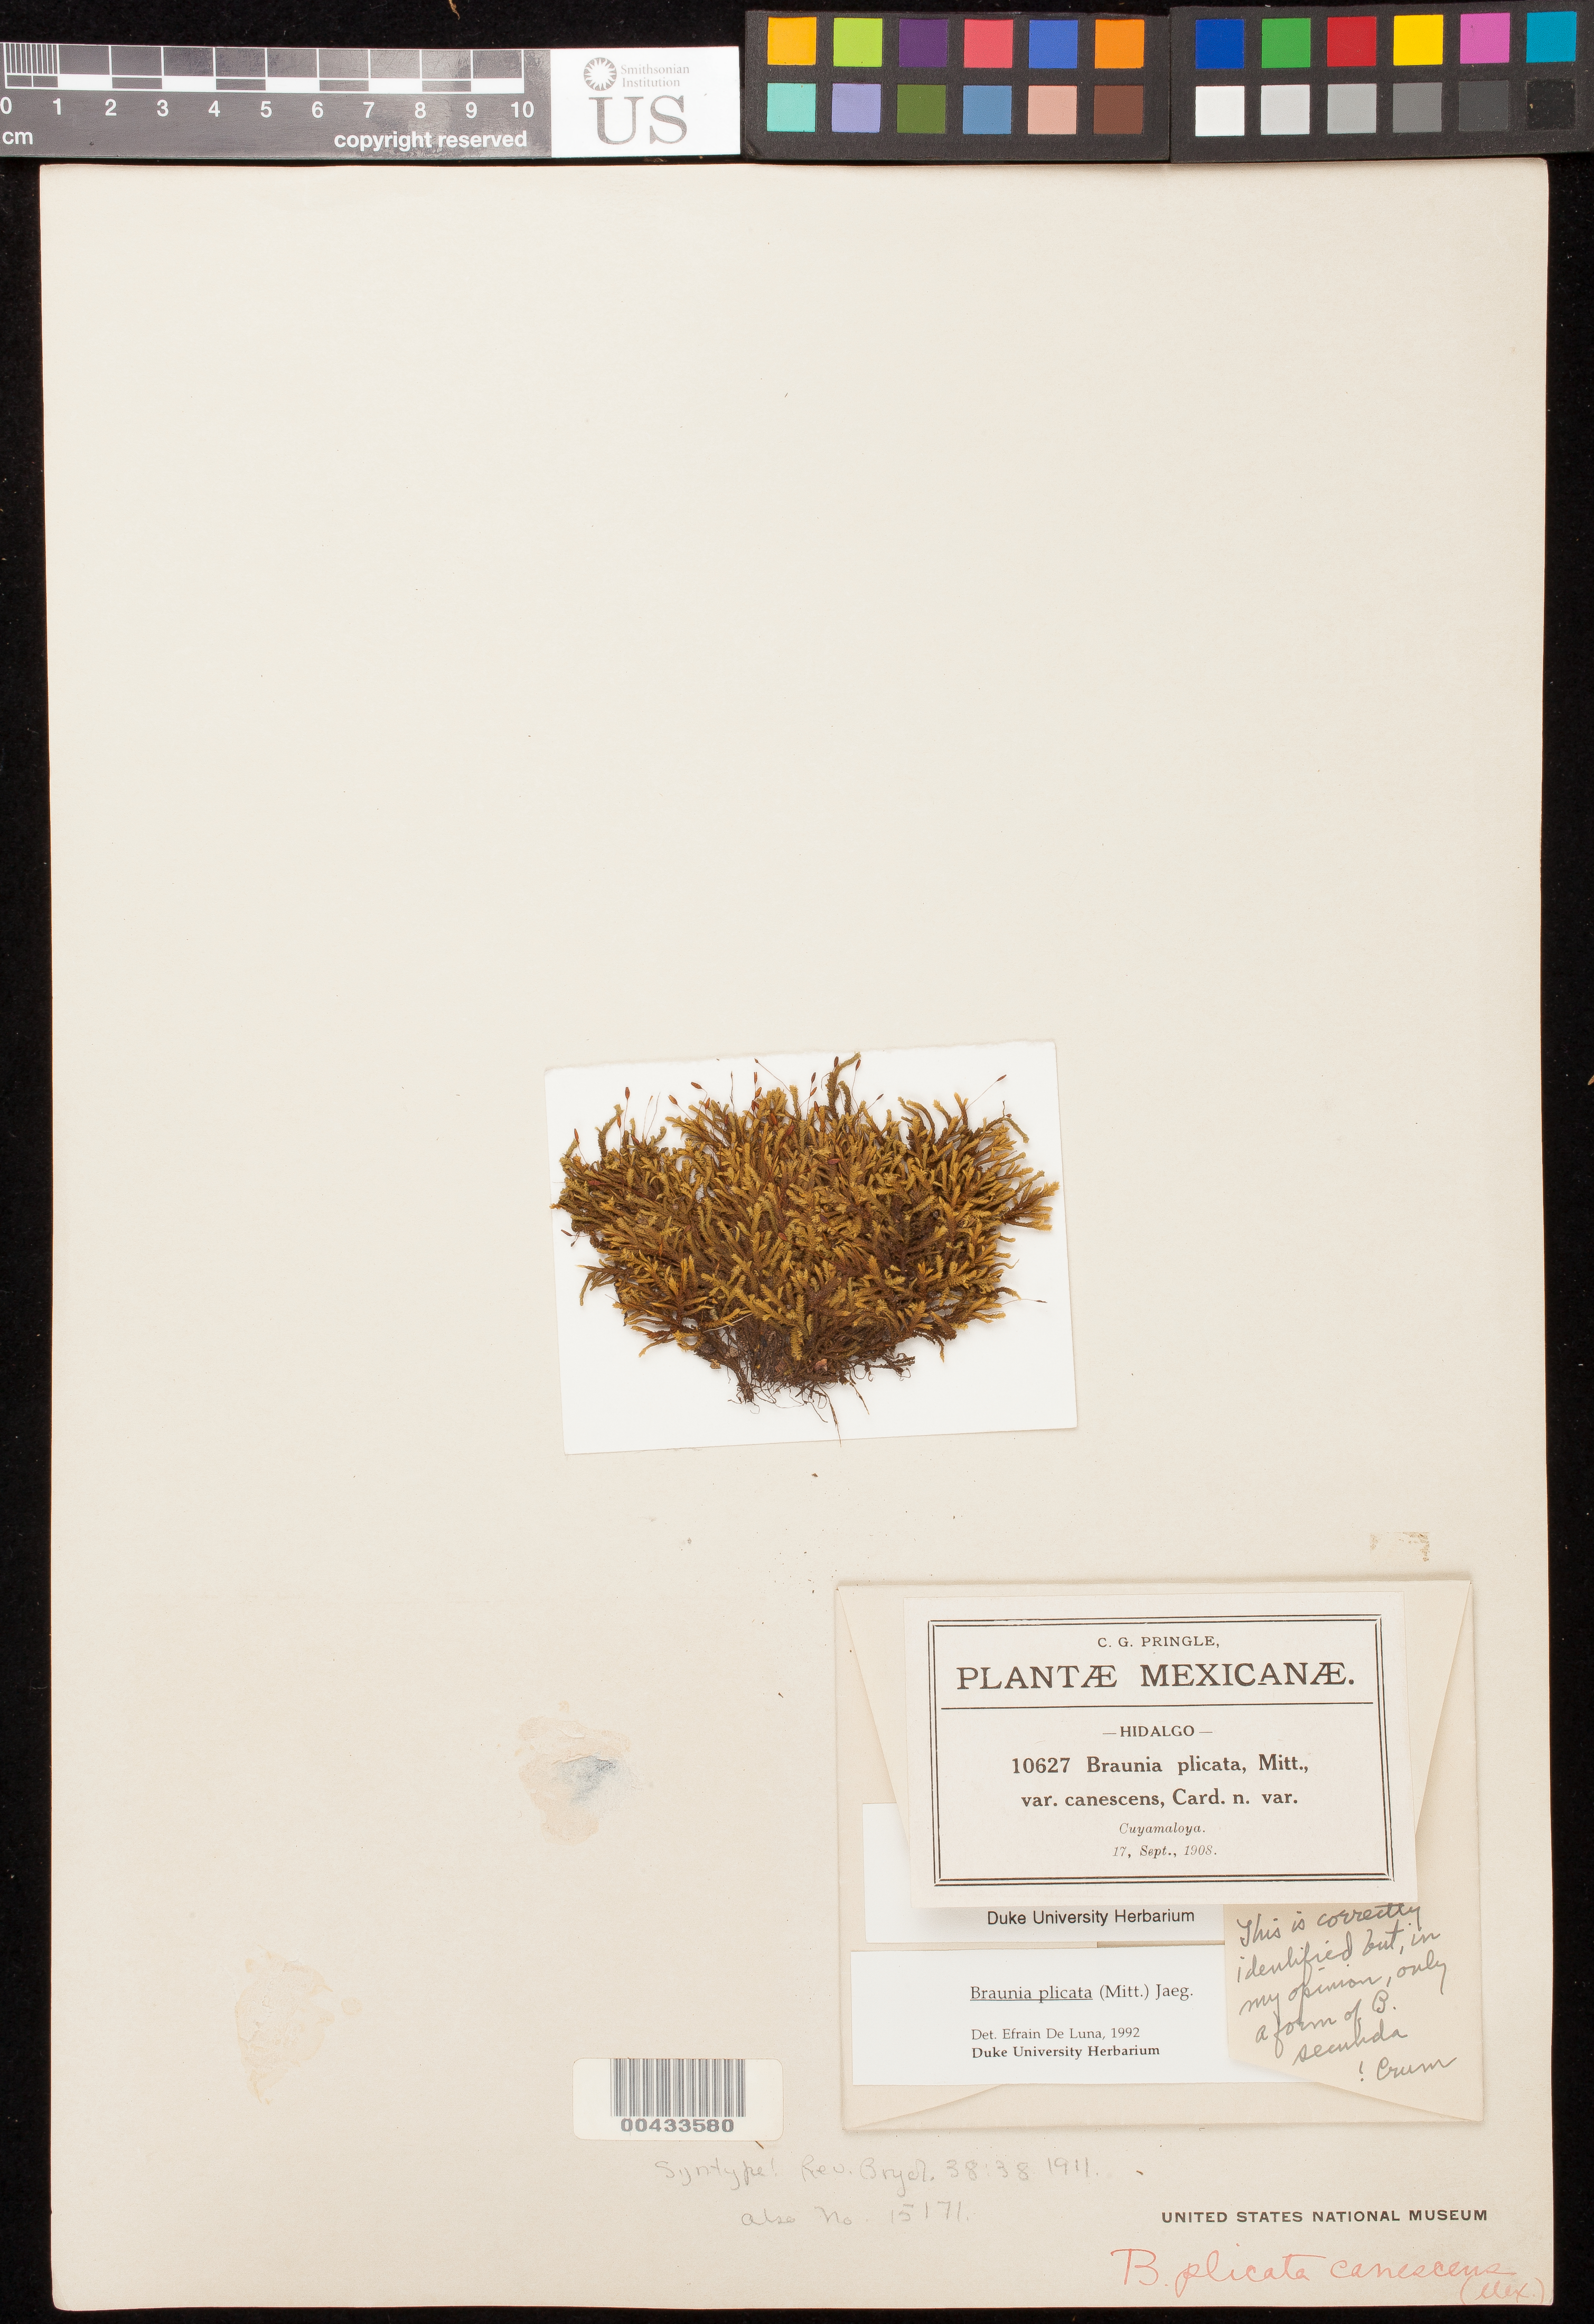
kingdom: Plantae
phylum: Bryophyta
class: Bryopsida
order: Hedwigiales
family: Hedwigiaceae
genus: Braunia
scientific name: Braunia plicata var. canescens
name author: Cardot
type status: Syntype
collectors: C. G. Pringle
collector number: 10627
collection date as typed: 17 Sep 1908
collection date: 1908-09-17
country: Mexico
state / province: Hidalgo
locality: Cuyamaloya.